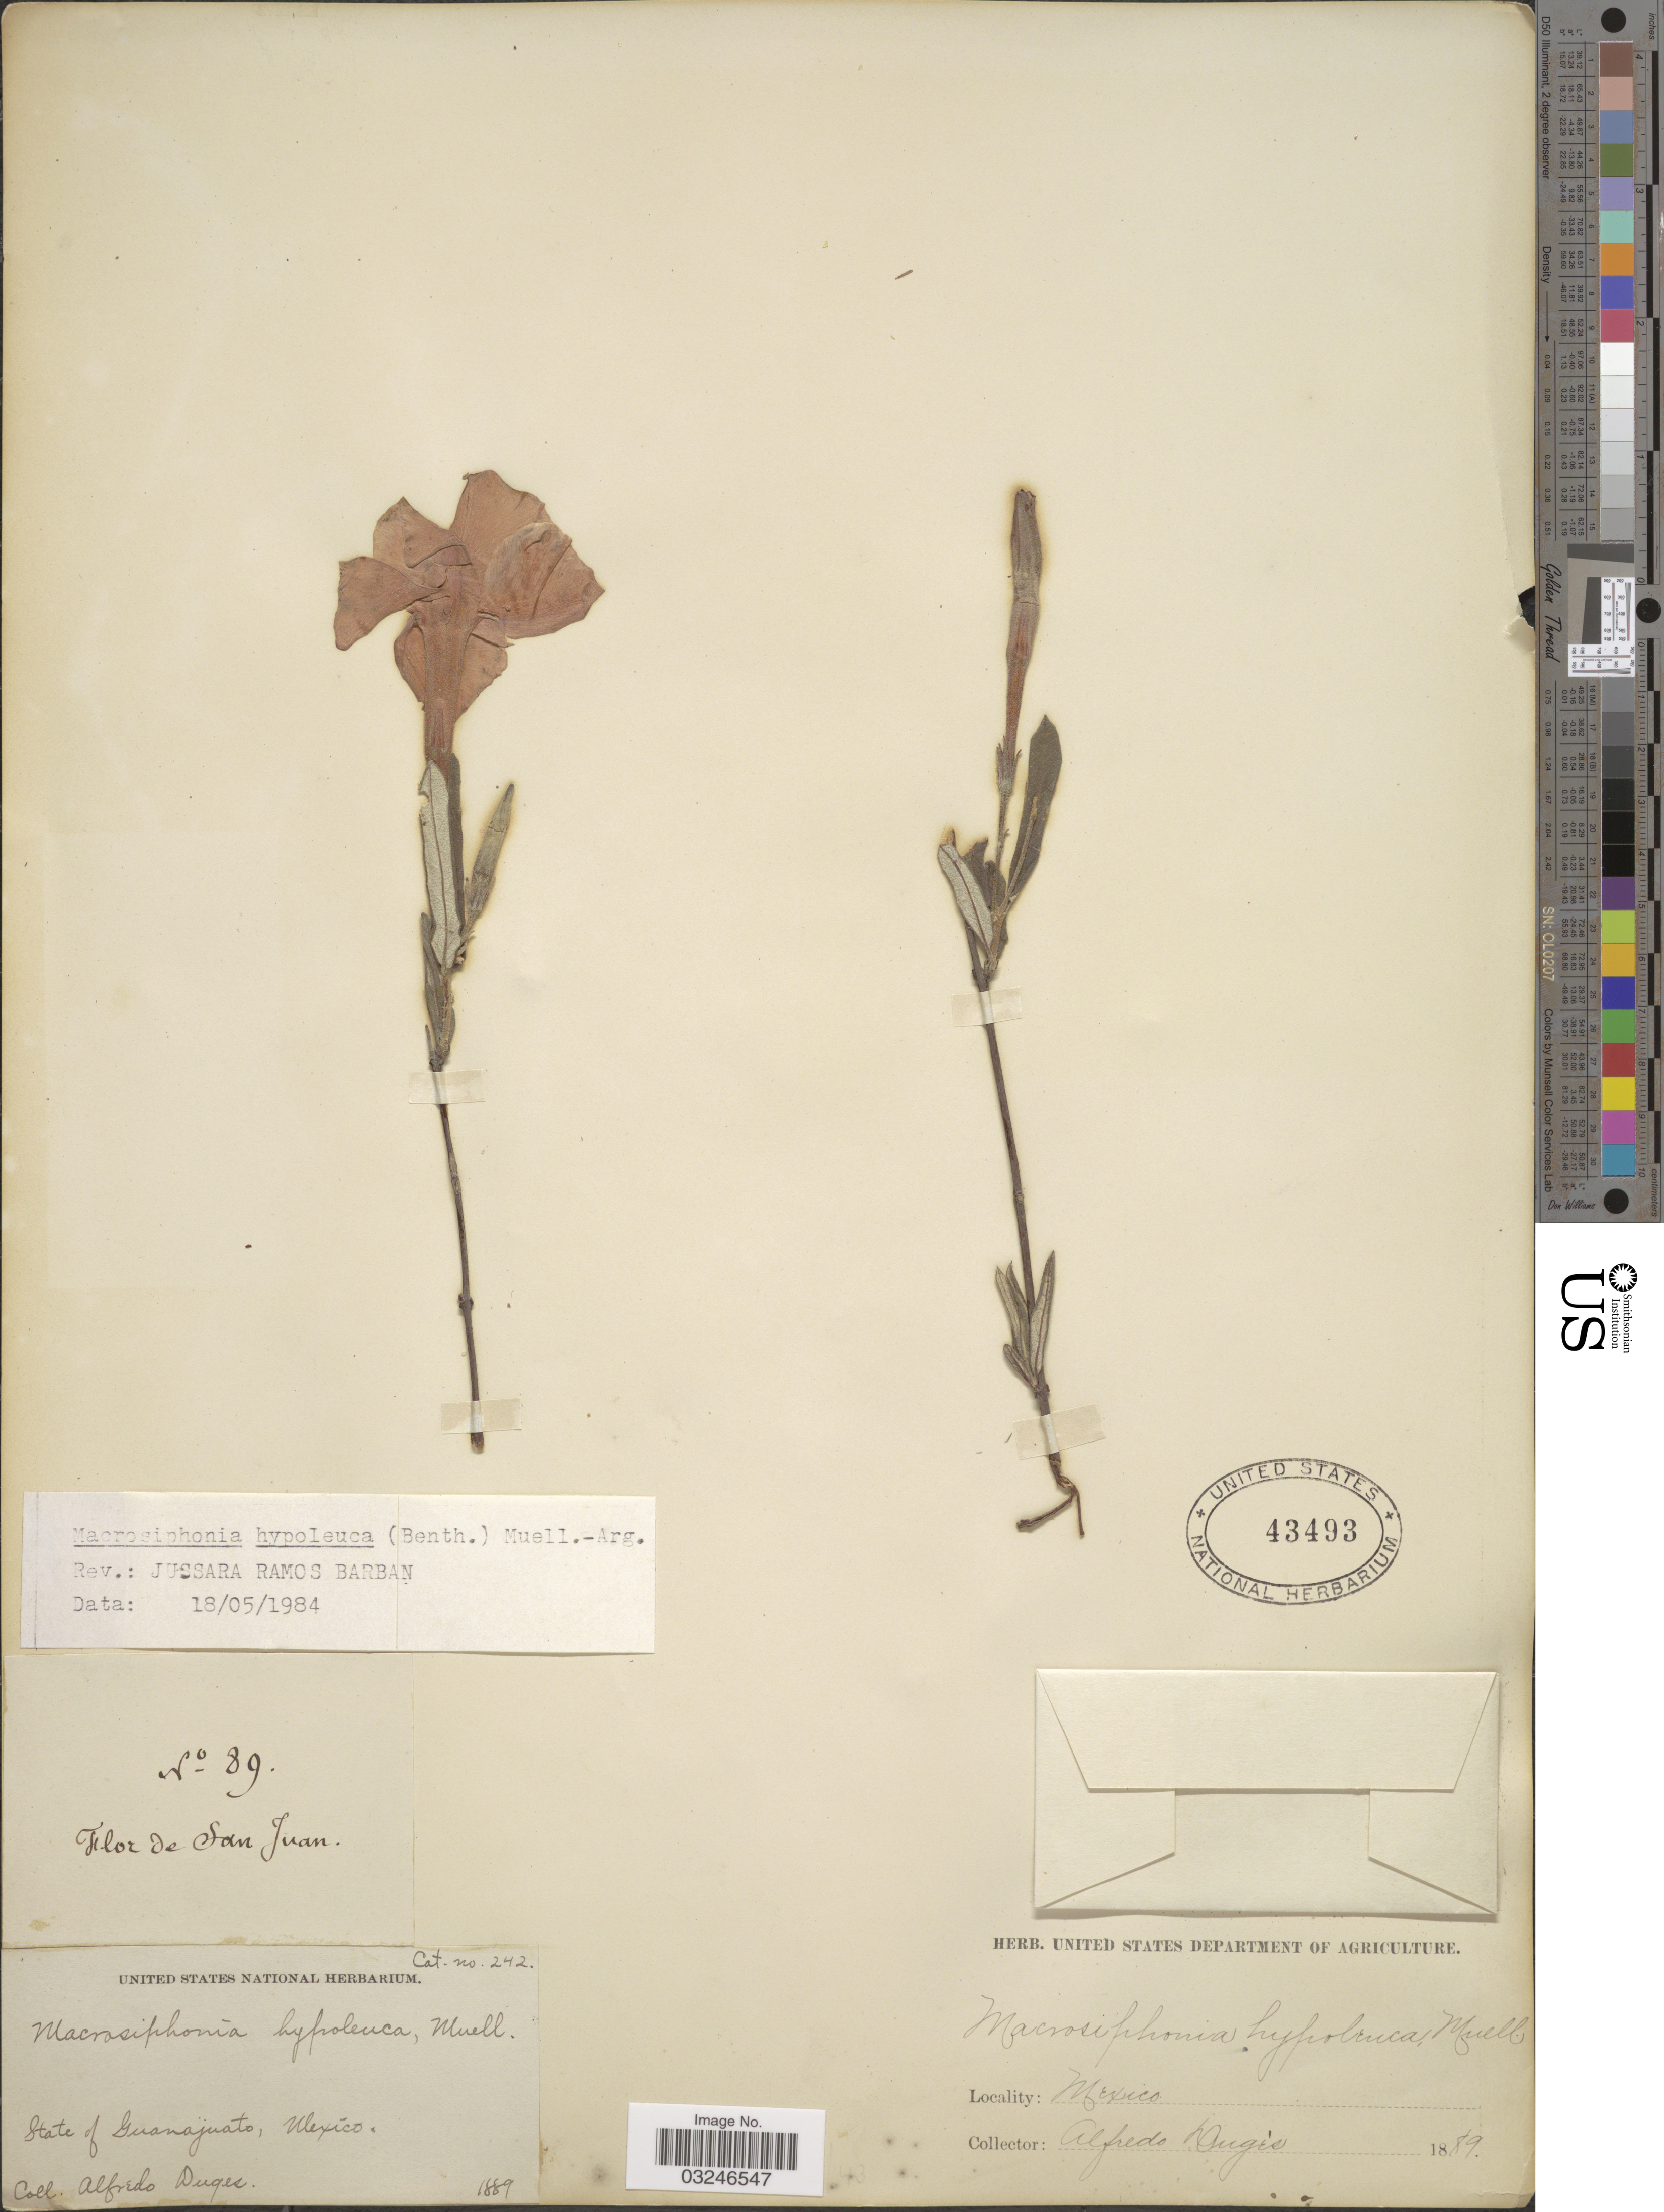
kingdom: Plantae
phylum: Tracheophyta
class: Magnoliopsida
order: Gentianales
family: Apocynaceae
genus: Macrosiphonia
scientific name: Macrosiphonia hypoleuca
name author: (Benth.) Müll. Arg.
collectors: A. Dugès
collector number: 242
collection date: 1889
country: Mexico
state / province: Guanajuato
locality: State of Guanajuato.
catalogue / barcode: US 43493